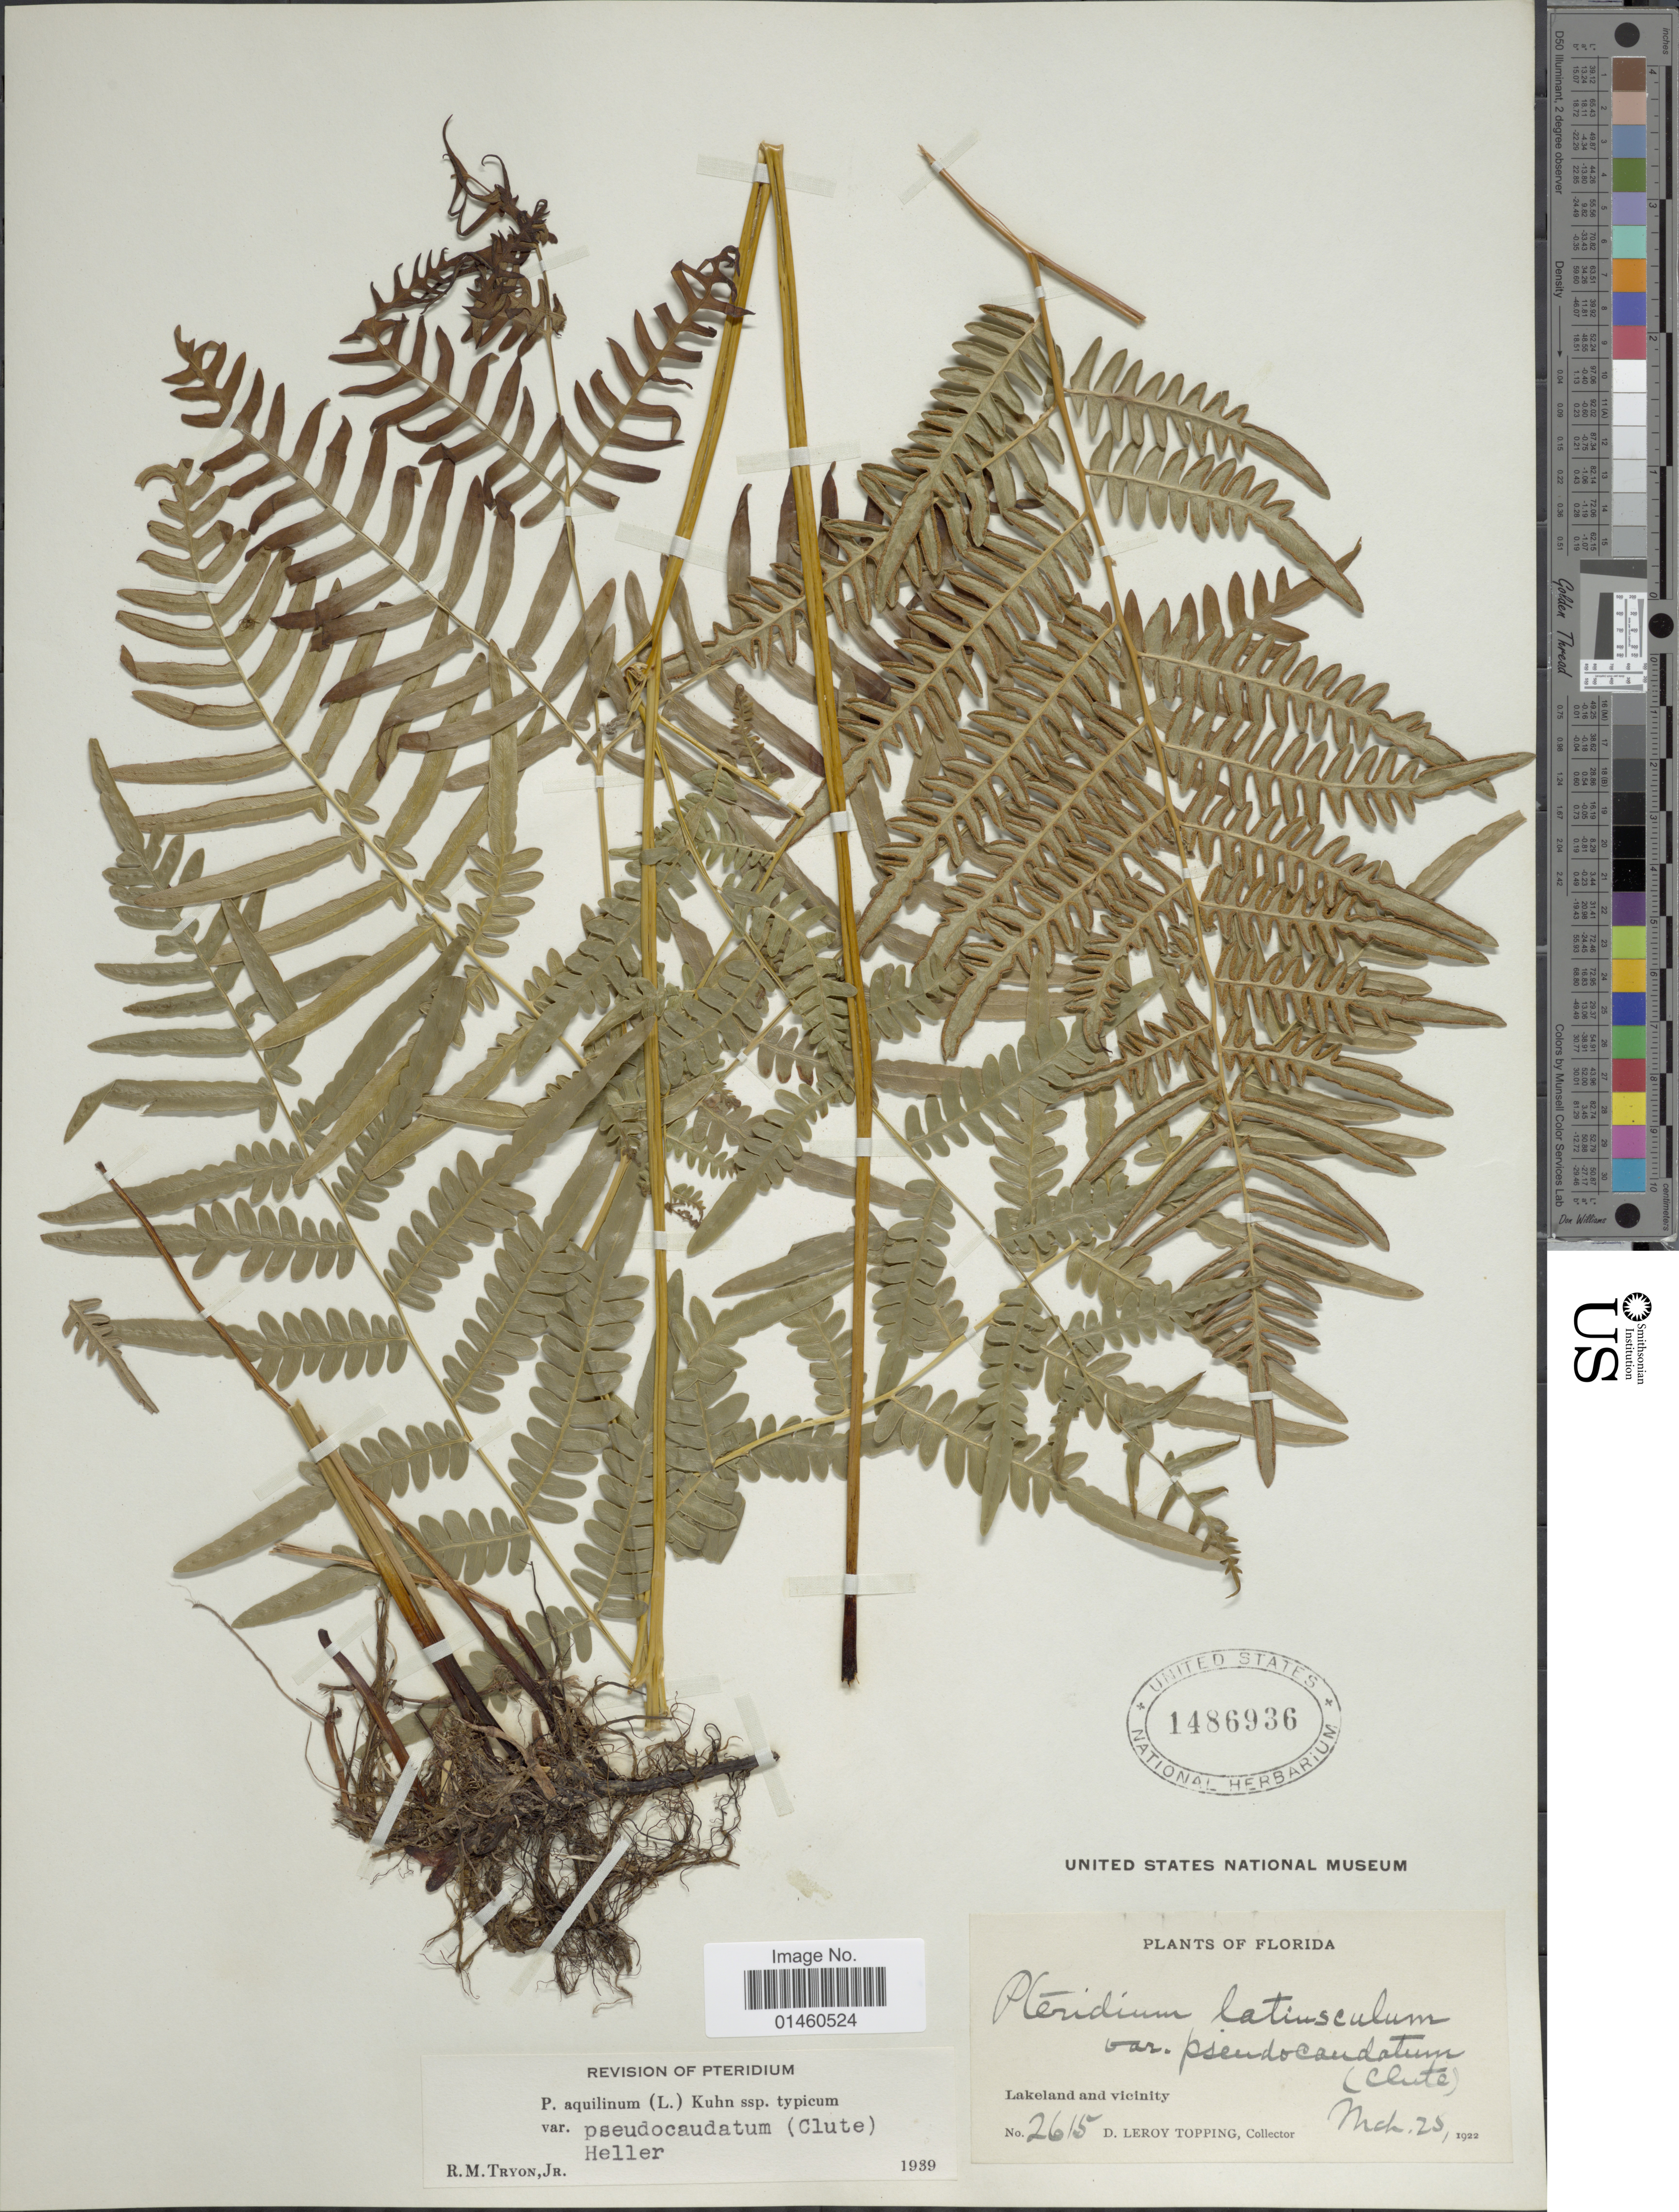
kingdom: Plantae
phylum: Tracheophyta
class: Polypodiopsida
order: Polypodiales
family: Dennstaedtiaceae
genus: Pteridium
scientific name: Pteridium aquilinum var. pseudocaudatum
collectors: D. L. Topping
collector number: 2615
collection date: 1922-03-25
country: United States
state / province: Florida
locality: Lakeland and vicinity.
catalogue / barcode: US 1486936